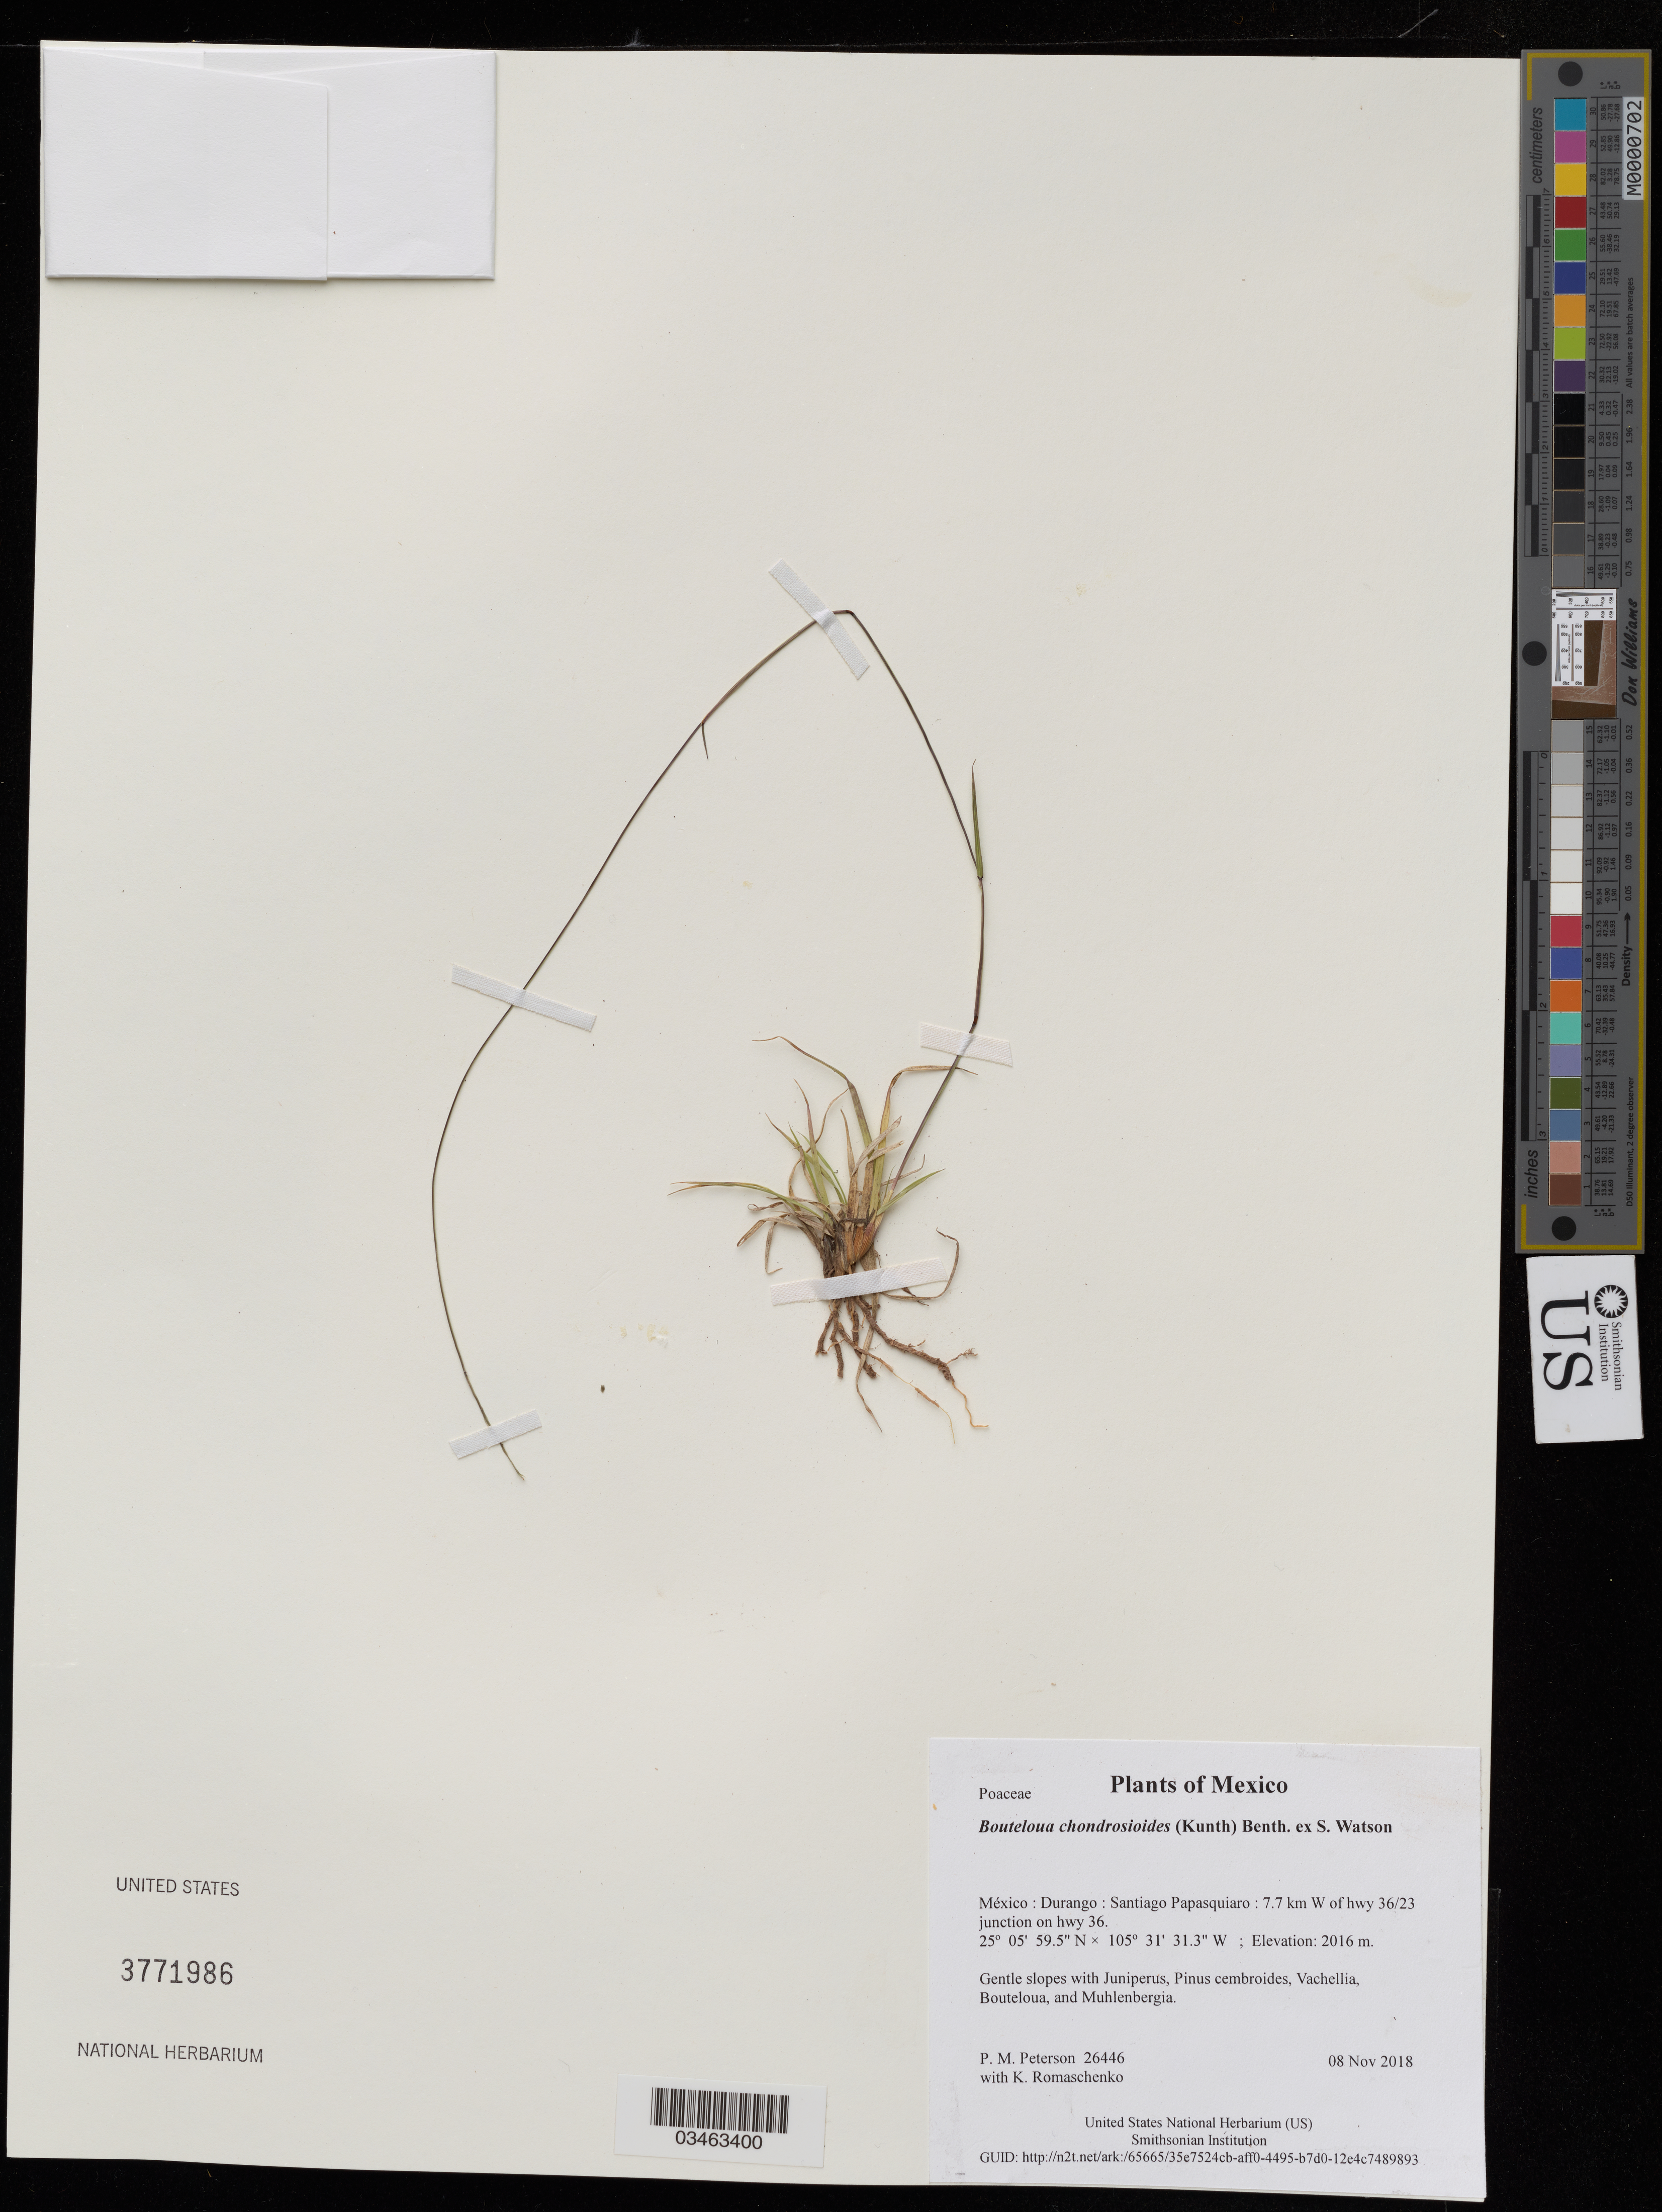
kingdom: Plantae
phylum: Tracheophyta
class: Liliopsida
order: Poales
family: Poaceae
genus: Bouteloua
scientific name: Bouteloua chondrosioides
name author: (Kunth) Benth. ex S. Watson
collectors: P. M. Peterson & K. Romaschenko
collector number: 26446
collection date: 2018-11-08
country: México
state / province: Durango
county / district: Santiago Papasquiaro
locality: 7.7 km W of hwy 36/23 junction on hwy 36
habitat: Gentle slopes with Juniperus, Pinus cembroides, Vachellia, Bouteloua, and Muhlenbergia.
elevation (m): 2016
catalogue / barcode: US 3771986